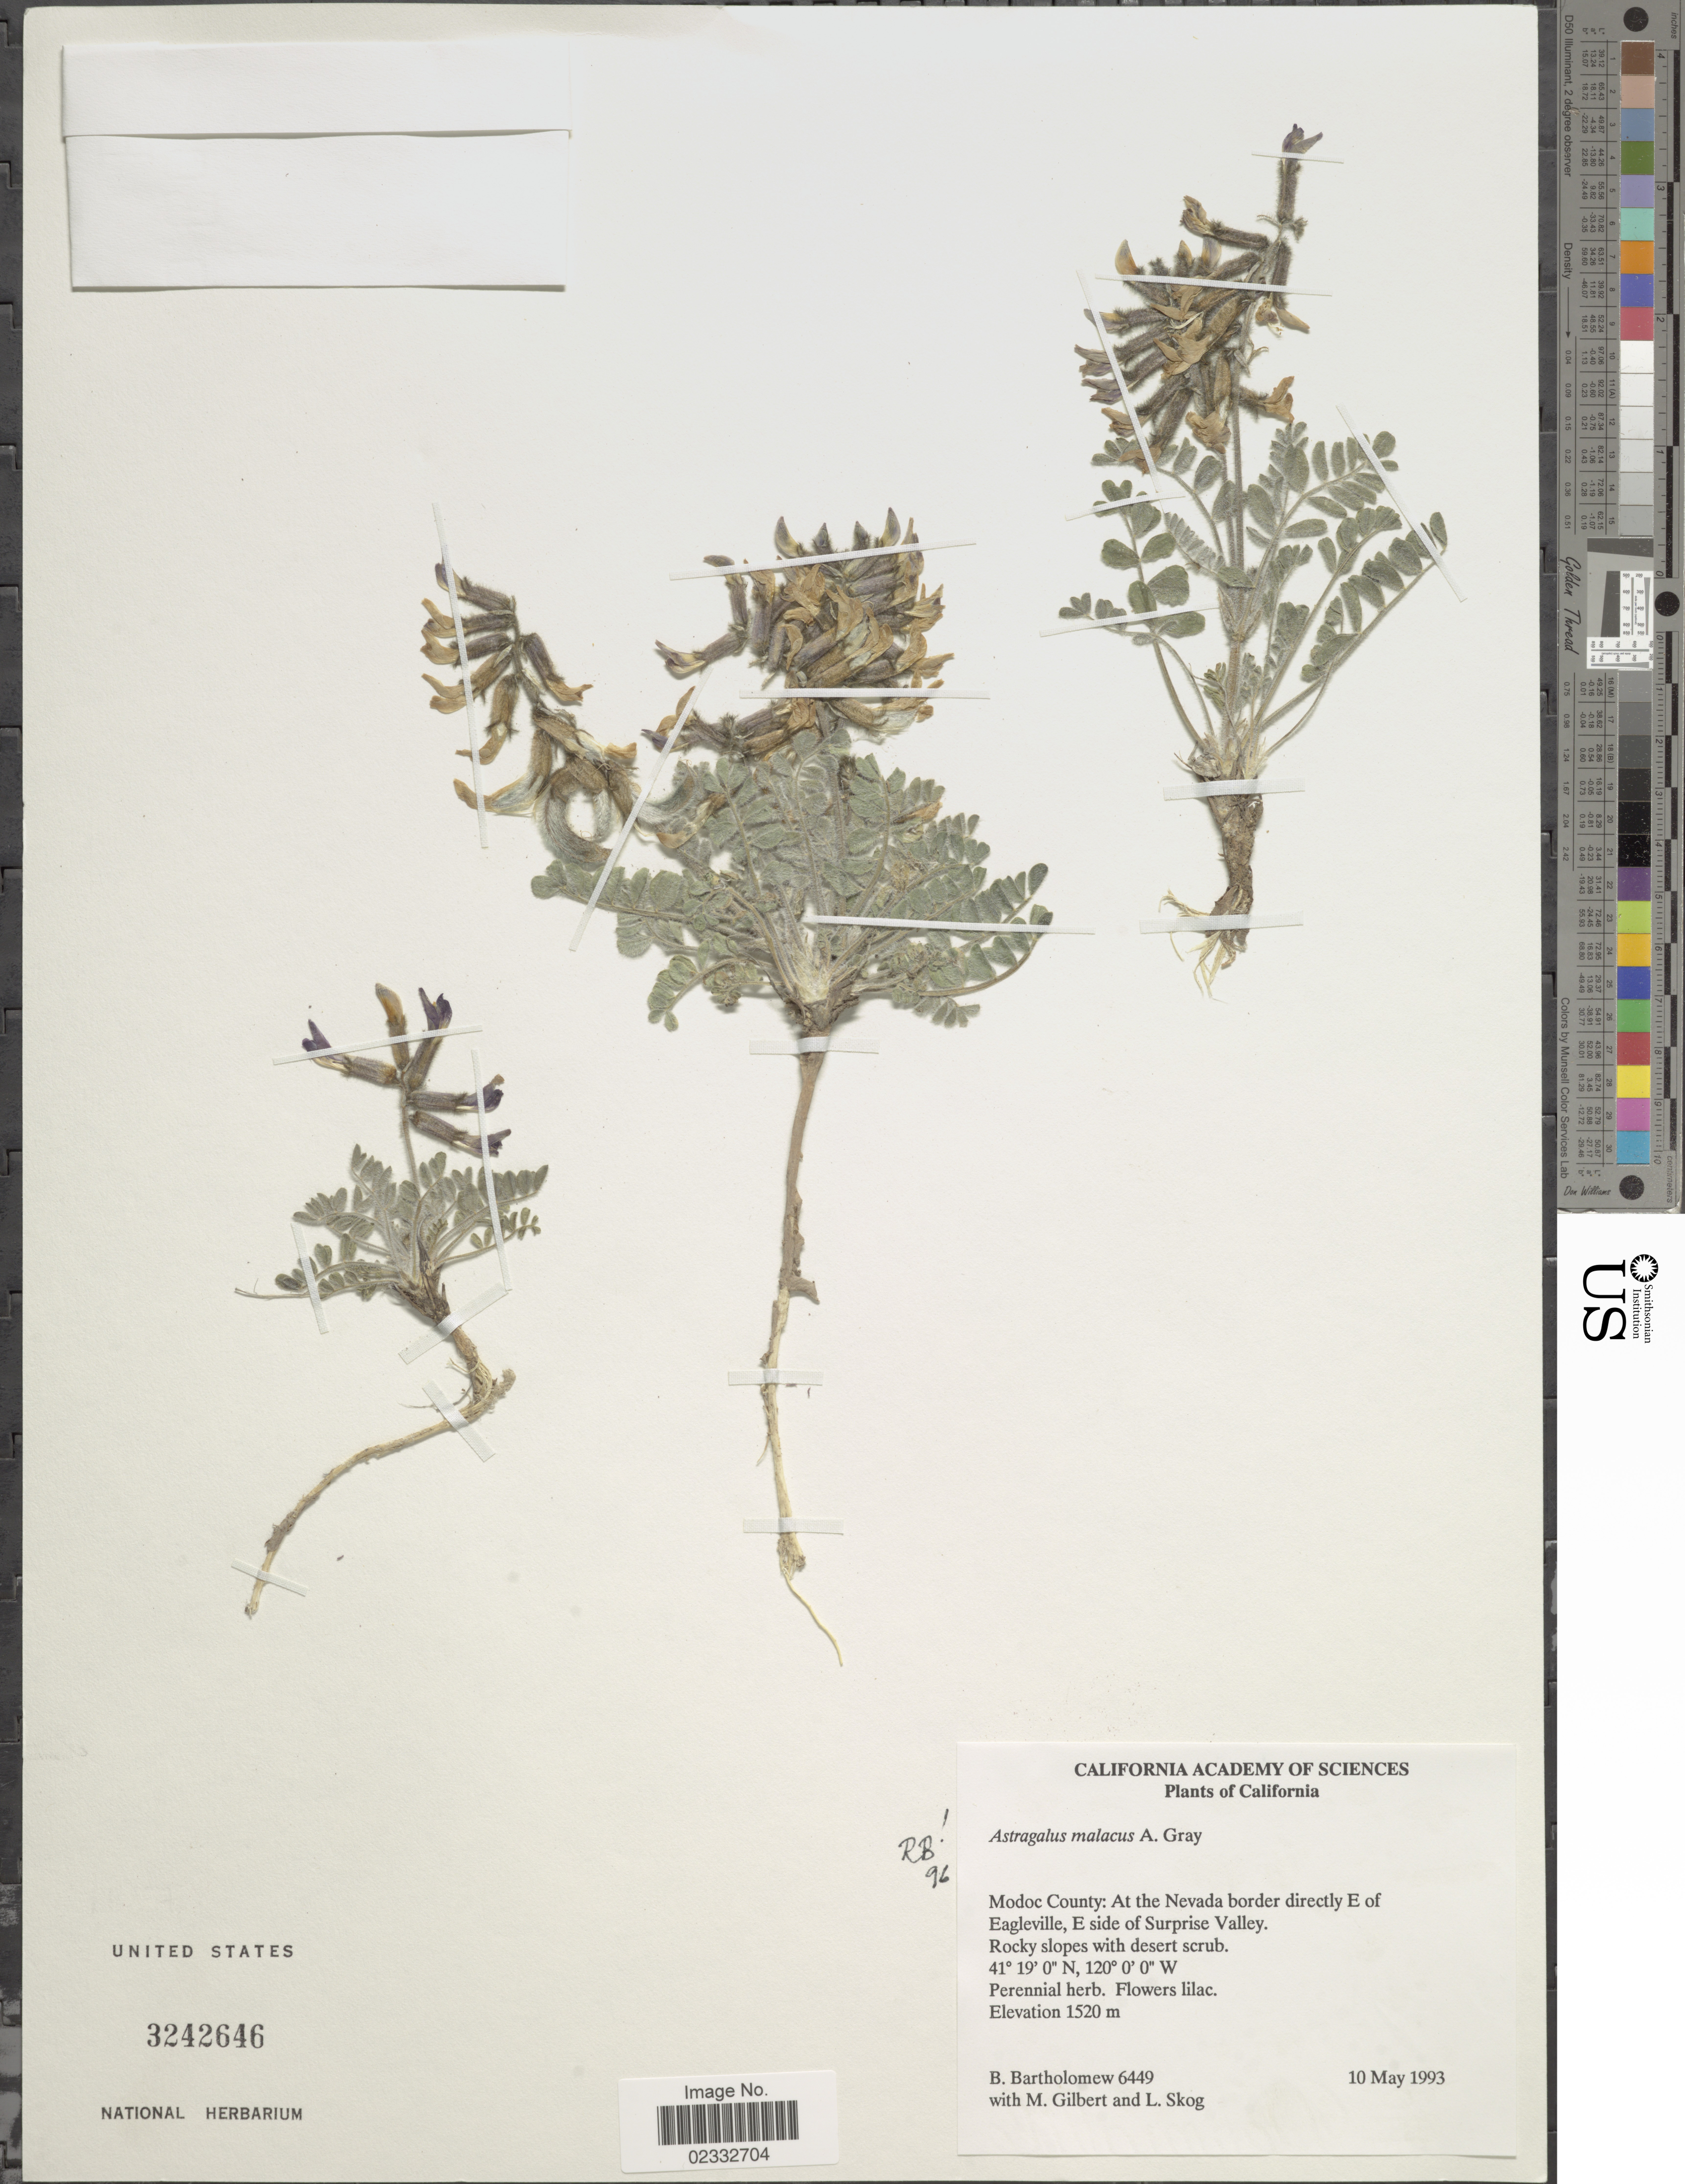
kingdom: Plantae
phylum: Tracheophyta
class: Magnoliopsida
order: Fabales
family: Fabaceae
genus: Astragalus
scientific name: Astragalus malacus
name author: A. Gray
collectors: B. Bartholomew, M. Gilbert & L. E. Skog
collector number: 6449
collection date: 1993-05-10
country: United States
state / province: California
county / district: Modoc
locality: Modoc County: at the Nevada border directly E of Eagleville, E side of Surprise Valley, rocky slopes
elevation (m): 1520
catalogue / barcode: US 3242646